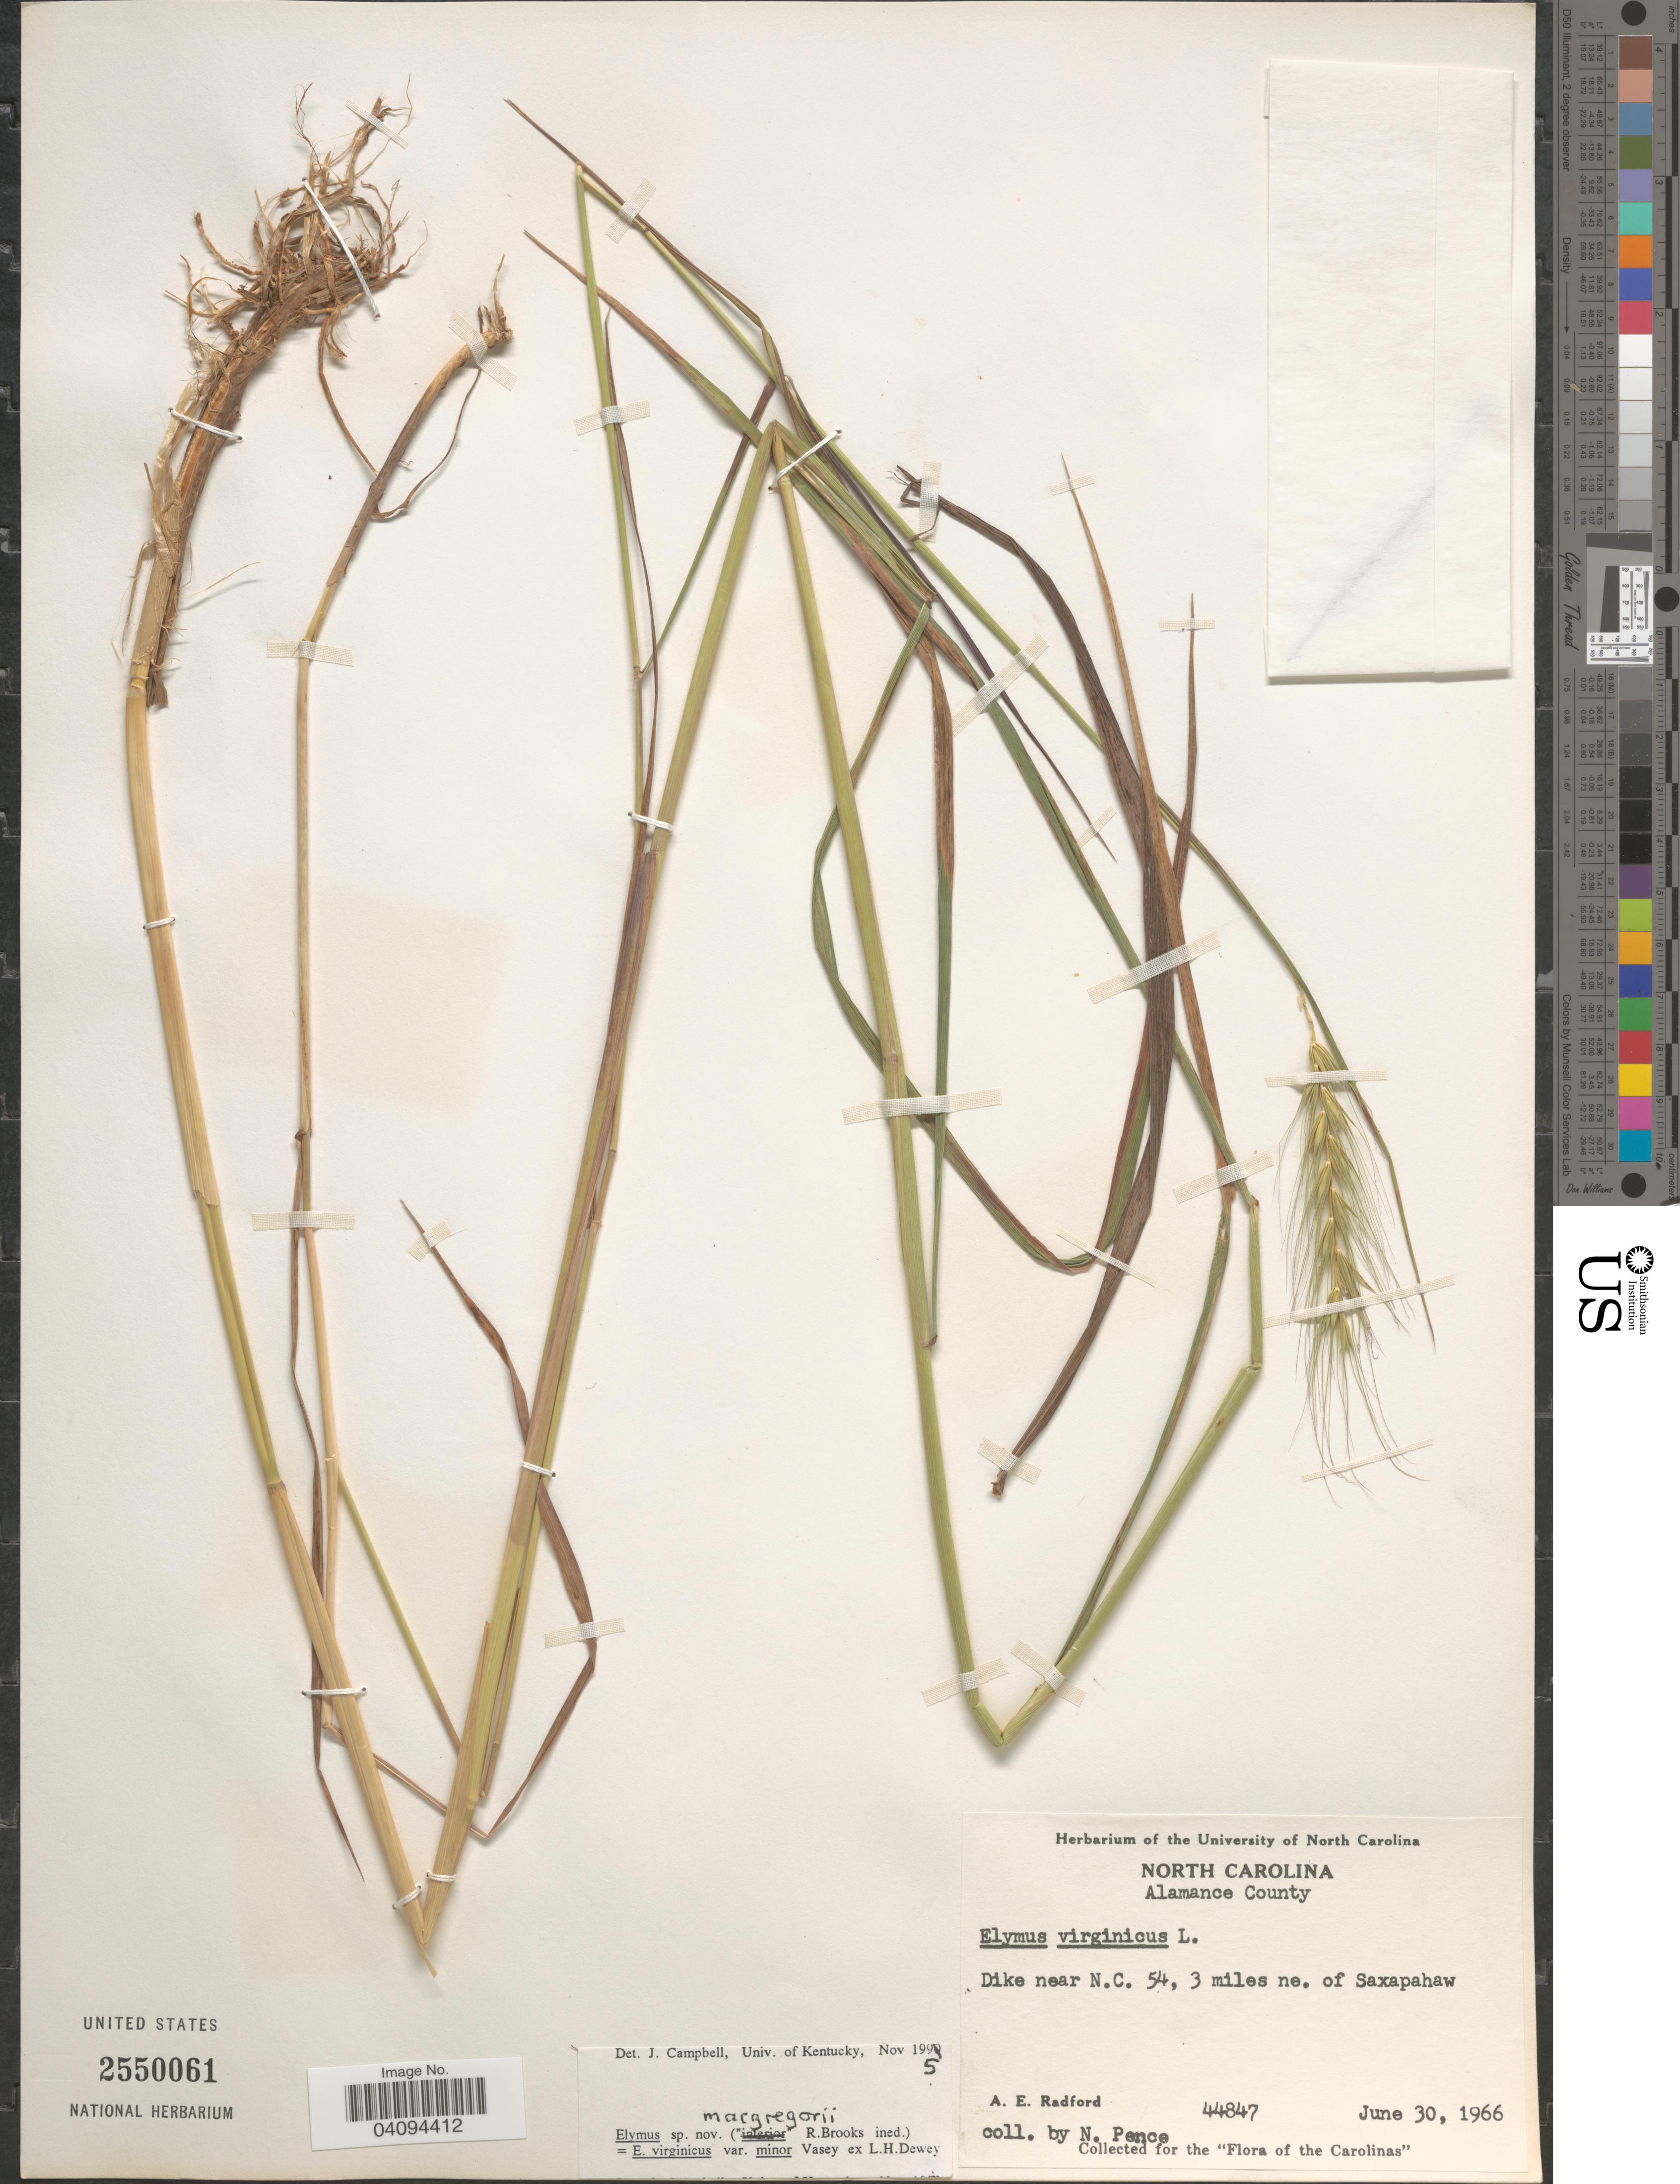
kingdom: Plantae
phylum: Tracheophyta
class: Liliopsida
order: Poales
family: Poaceae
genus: Elymus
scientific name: Elymus macgregorii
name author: R.E. Brooks & J.J.N. Campb.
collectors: N. Pence & A. E. Radford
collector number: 44847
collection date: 1966-06-30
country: United States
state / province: North Carolina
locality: Alamance County. Dike near N.C. 54, 3 miles ne. of Saxapahaw. Carolinas.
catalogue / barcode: US 2550061